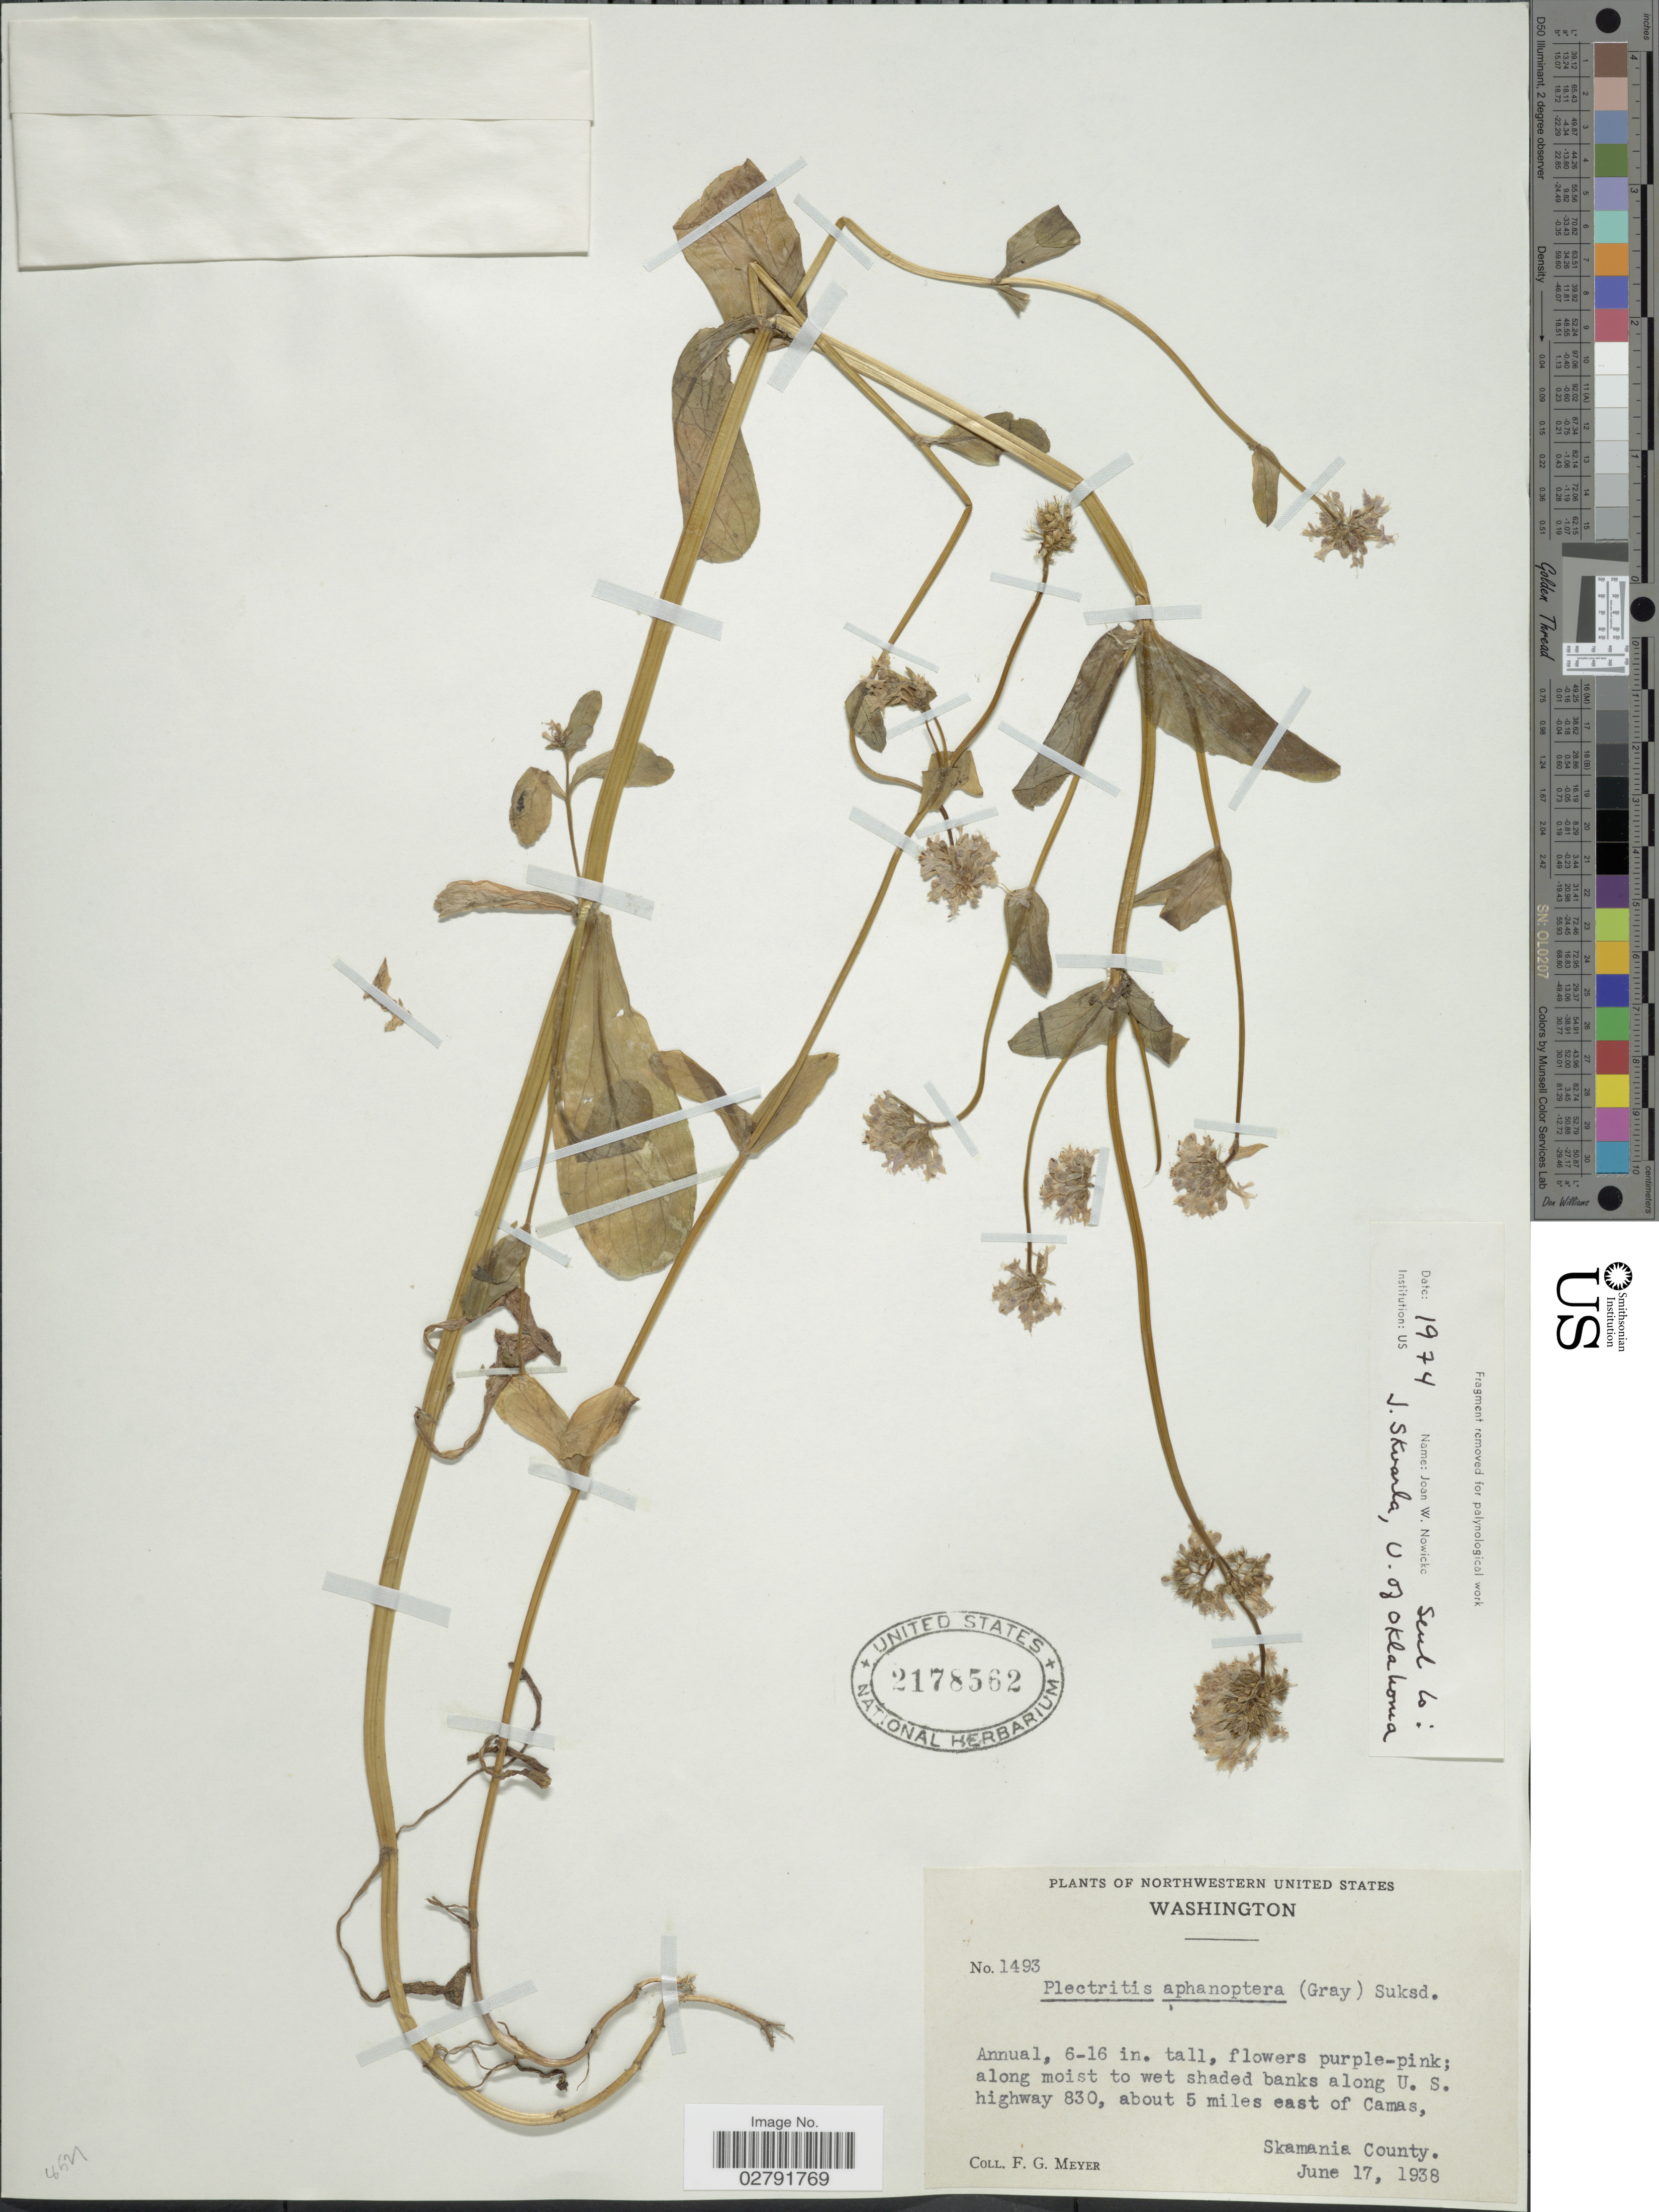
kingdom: Plantae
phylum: Tracheophyta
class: Magnoliopsida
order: Dipsacales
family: Caprifoliaceae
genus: Plectritis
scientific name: Plectritis congesta subsp. brachystemon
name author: (Fisch. & C.A. Mey.) Morey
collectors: F. G. Meyer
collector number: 1493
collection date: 1938-06-17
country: United States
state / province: Washington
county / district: Skamania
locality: Along moist to wet shaded banks along U.S. highway 830, about 5 miles east of Camas. Skamania County.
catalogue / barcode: US 2178562